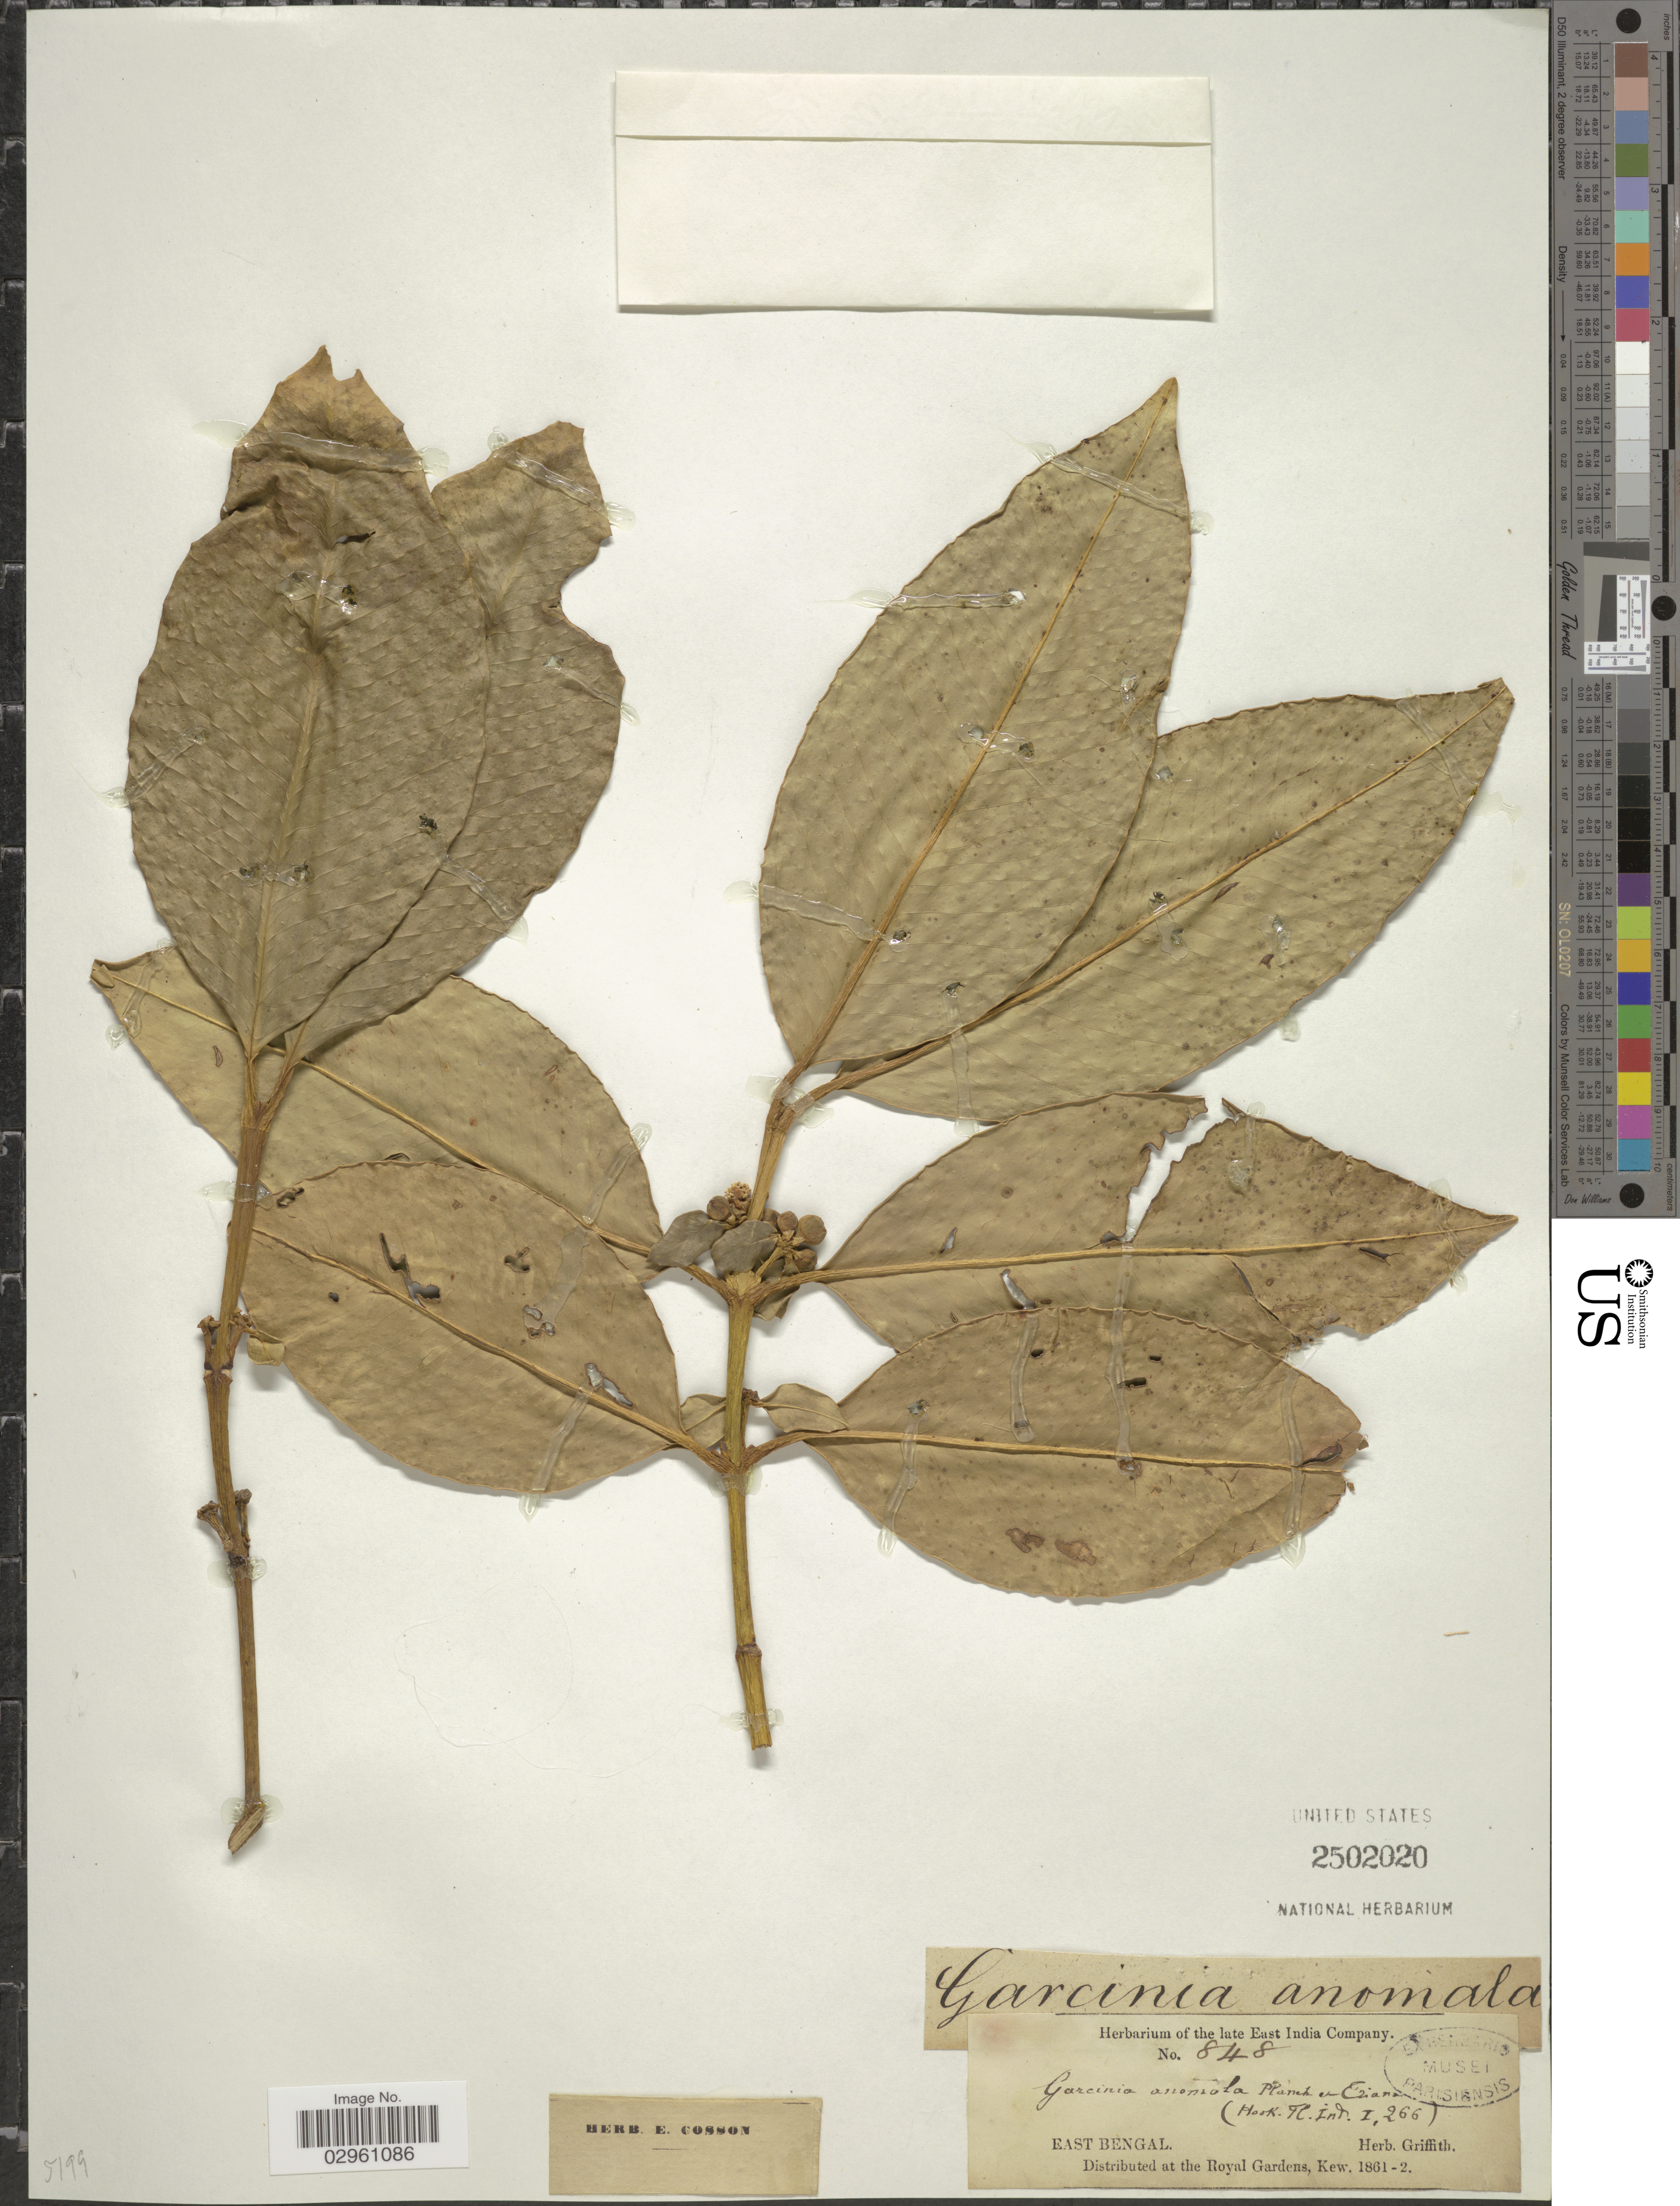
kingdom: Plantae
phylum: Tracheophyta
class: Magnoliopsida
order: Malpighiales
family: Clusiaceae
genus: Garcinia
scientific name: Garcinia anomala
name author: Planch. & Triana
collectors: ex herb. Griffith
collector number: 848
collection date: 1861/1862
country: India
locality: East Bengal.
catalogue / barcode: US 2502020